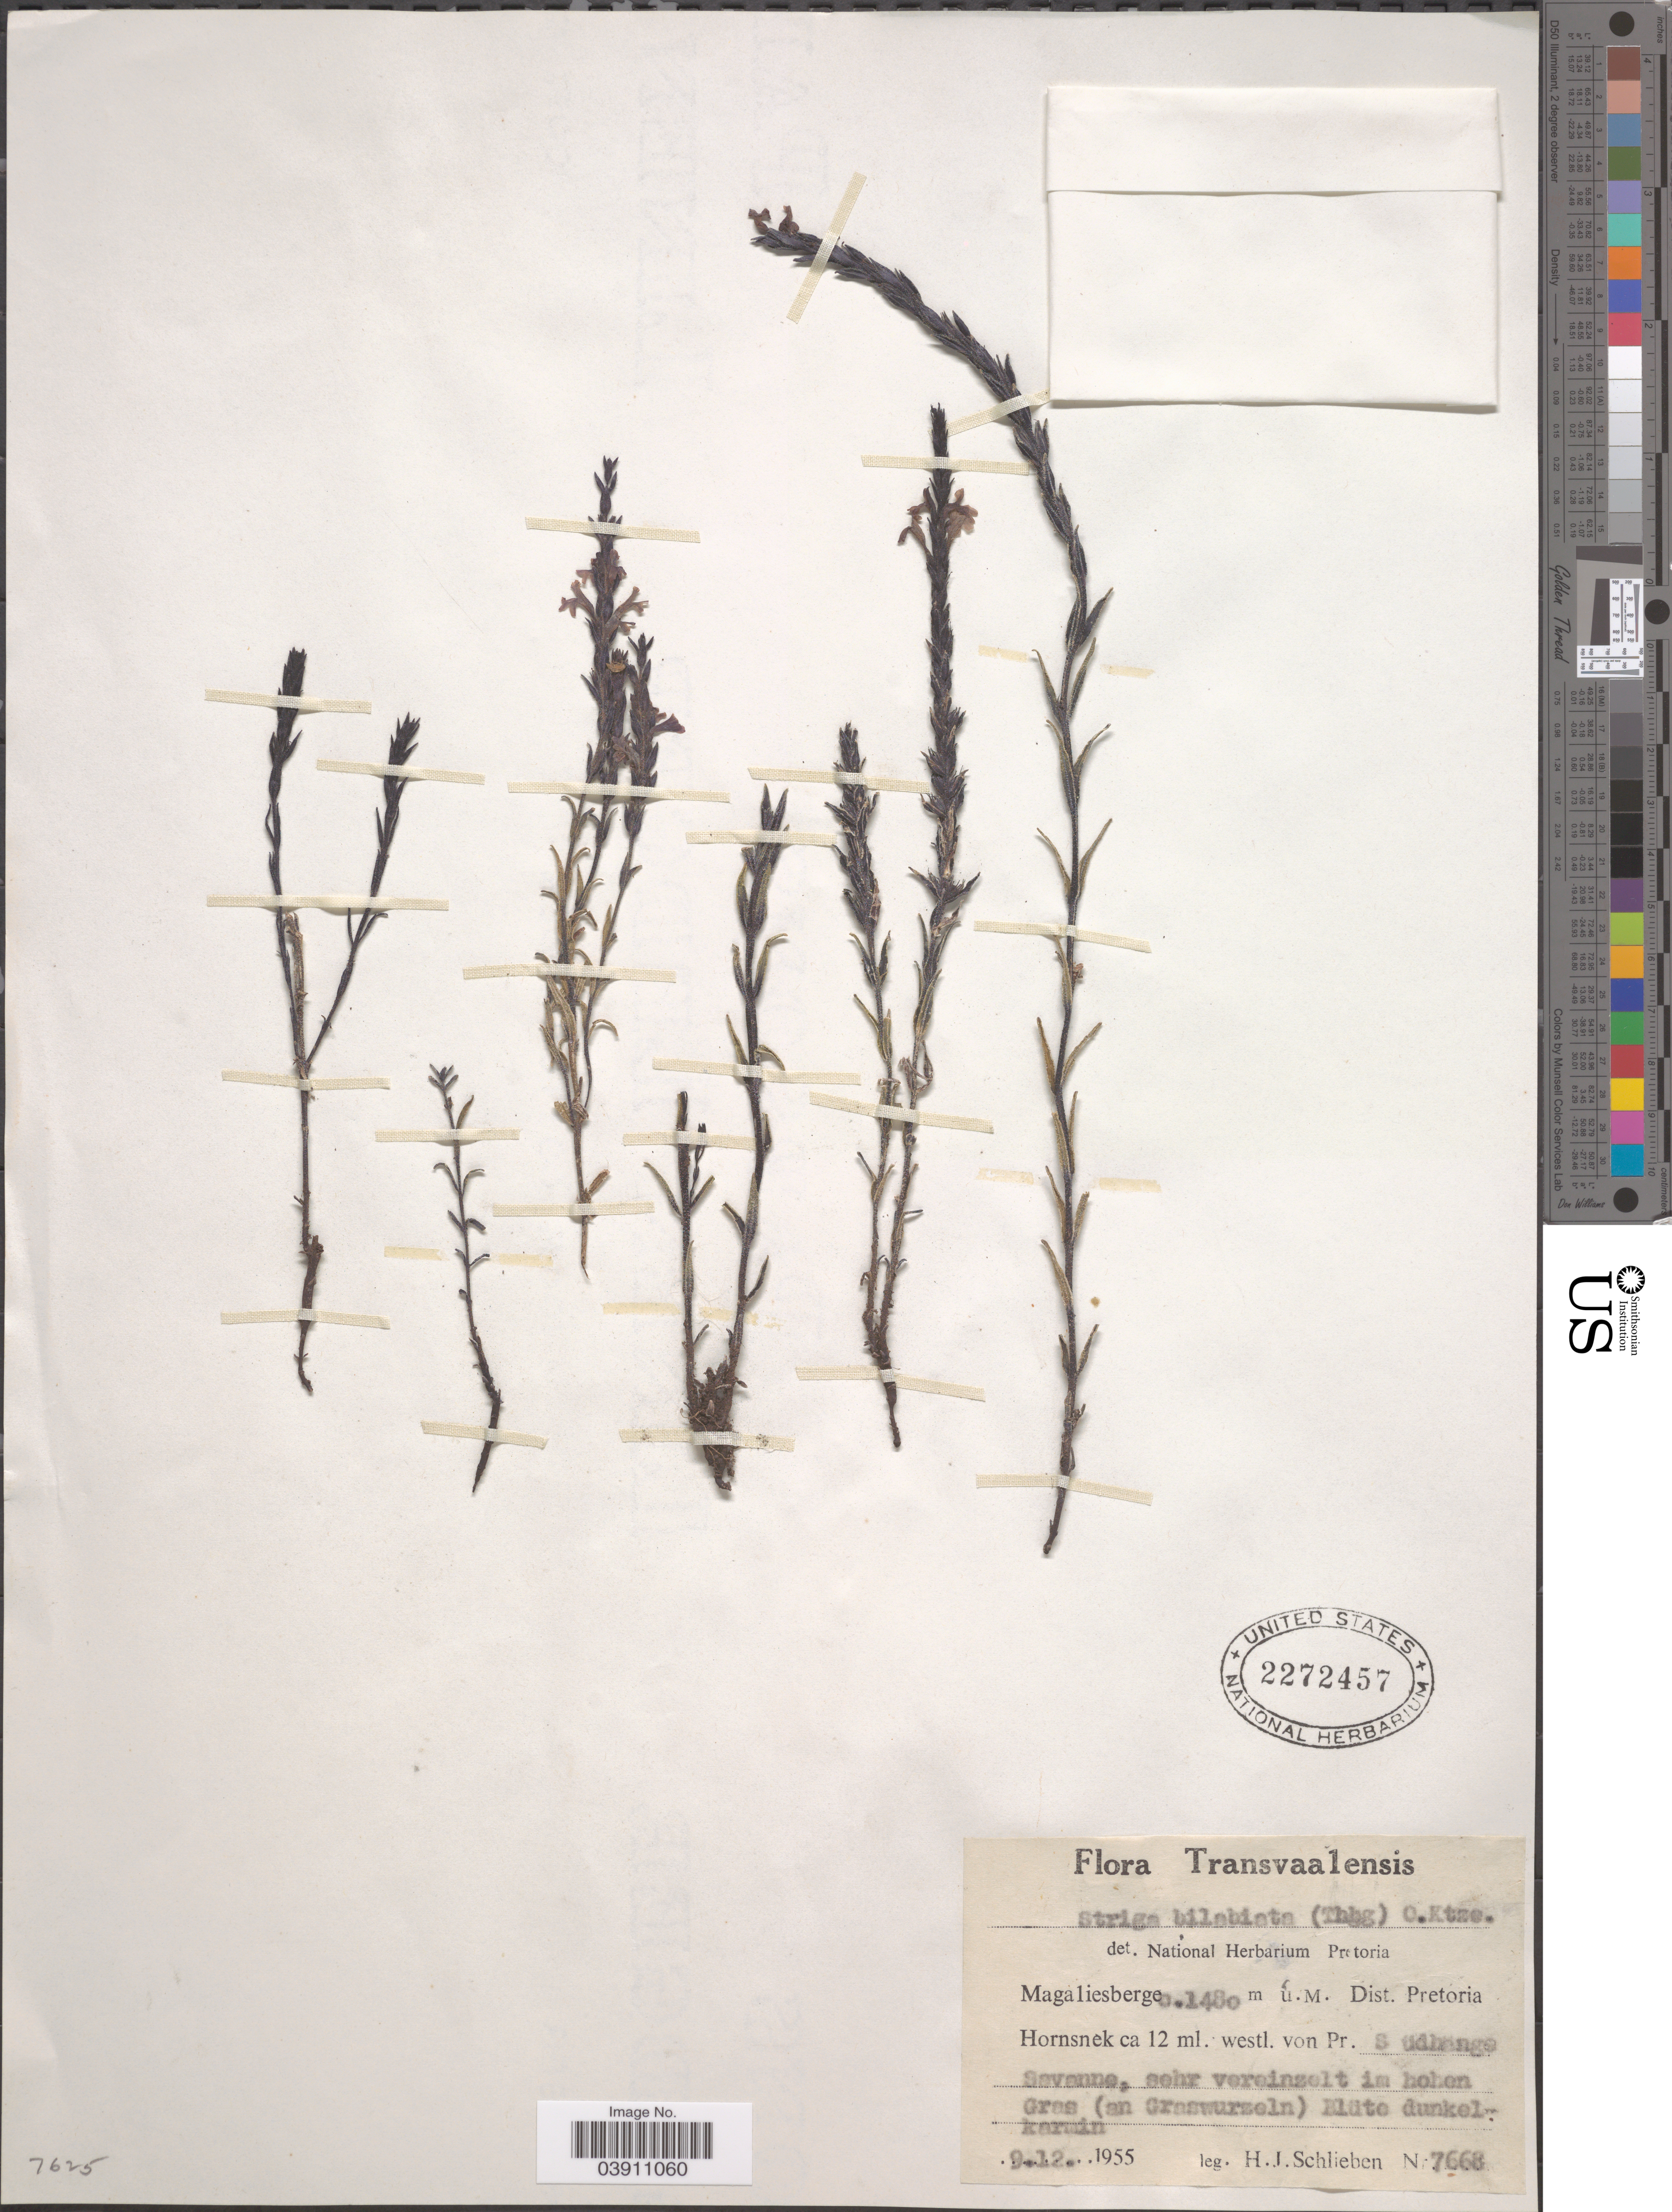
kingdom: Plantae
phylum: Tracheophyta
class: Magnoliopsida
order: Lamiales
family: Orobanchaceae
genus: Striga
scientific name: Striga bilabiata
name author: (Thunb.) Kuntze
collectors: H. J. Schlieben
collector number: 7668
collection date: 1955-12-09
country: South Africa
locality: Transvaalensis. Magaliesberge. Dist. Pretoria. Hornsnek ca 12 ml. westl. von Pr. Südhange Savanne.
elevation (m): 1480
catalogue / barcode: US 2272457